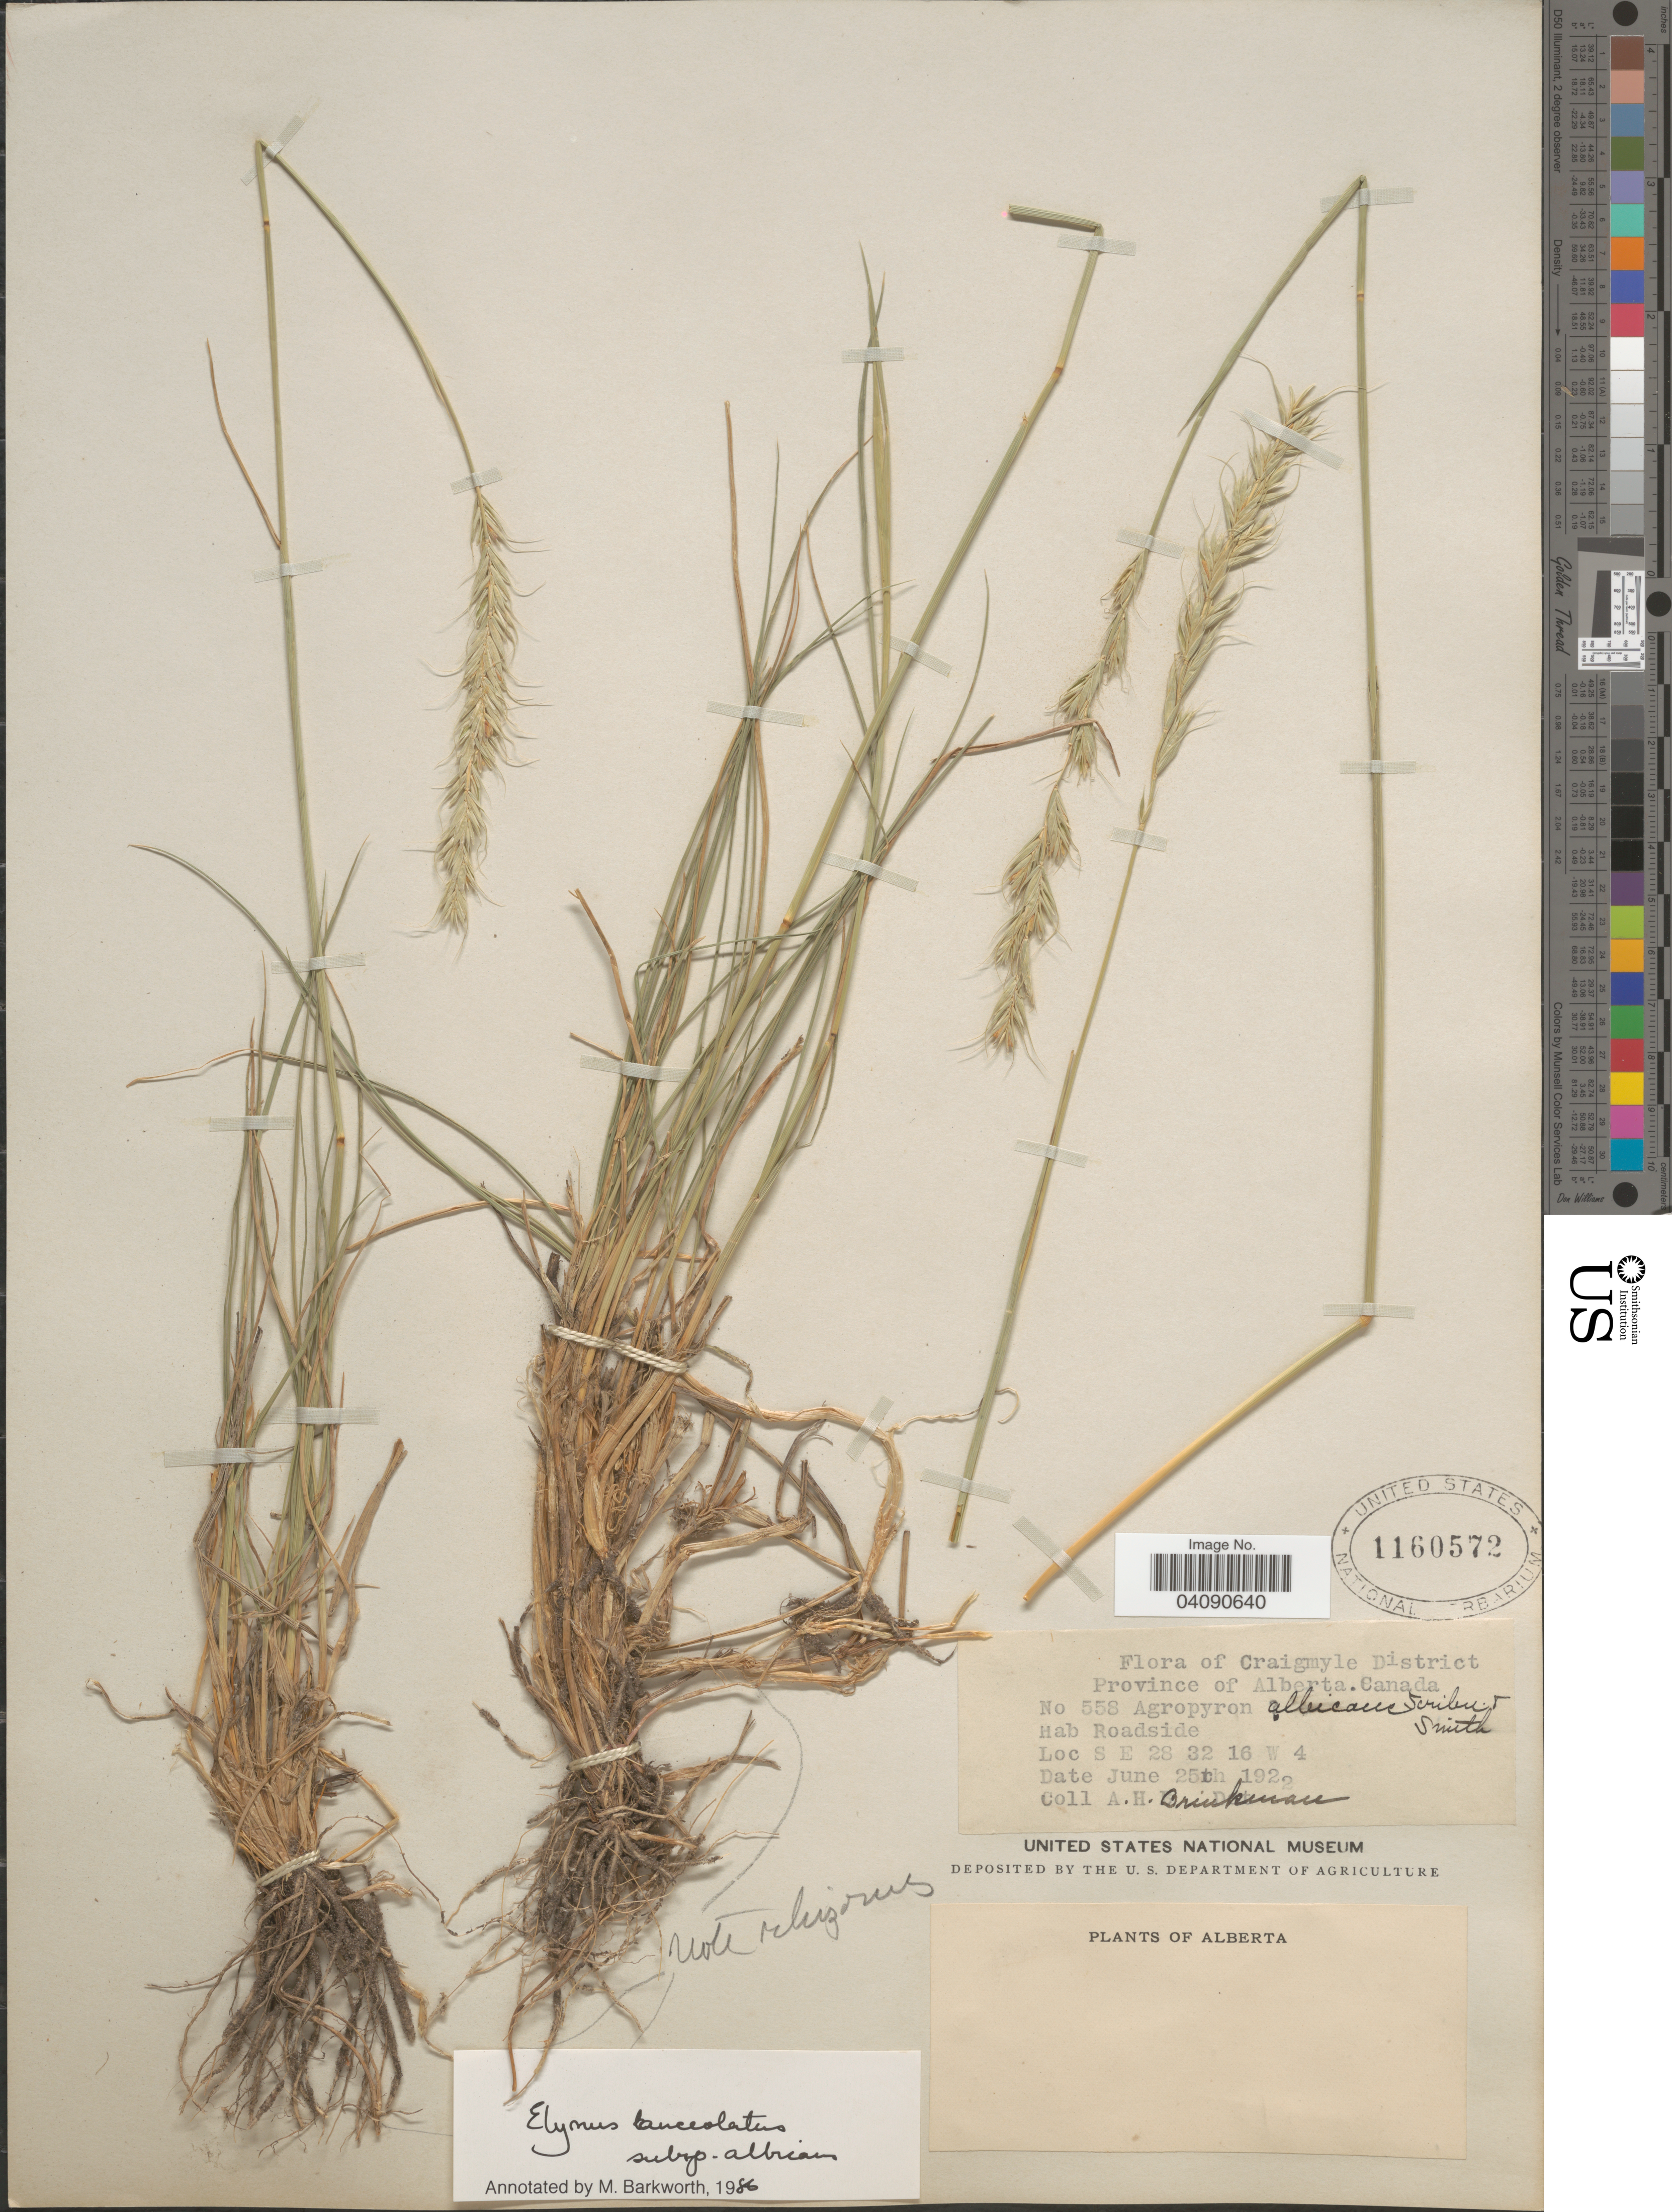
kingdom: Plantae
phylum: Tracheophyta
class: Liliopsida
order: Poales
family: Poaceae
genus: Elymus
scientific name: Elymus albicans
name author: (Scribn. & J.G. Sm.) Á. Löve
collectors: A. Brinkman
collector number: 558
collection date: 1922-06-25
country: Canada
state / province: Alberta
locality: Craigmyle District. Roadside. S E 28 32 16 W 4.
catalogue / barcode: US 1160572